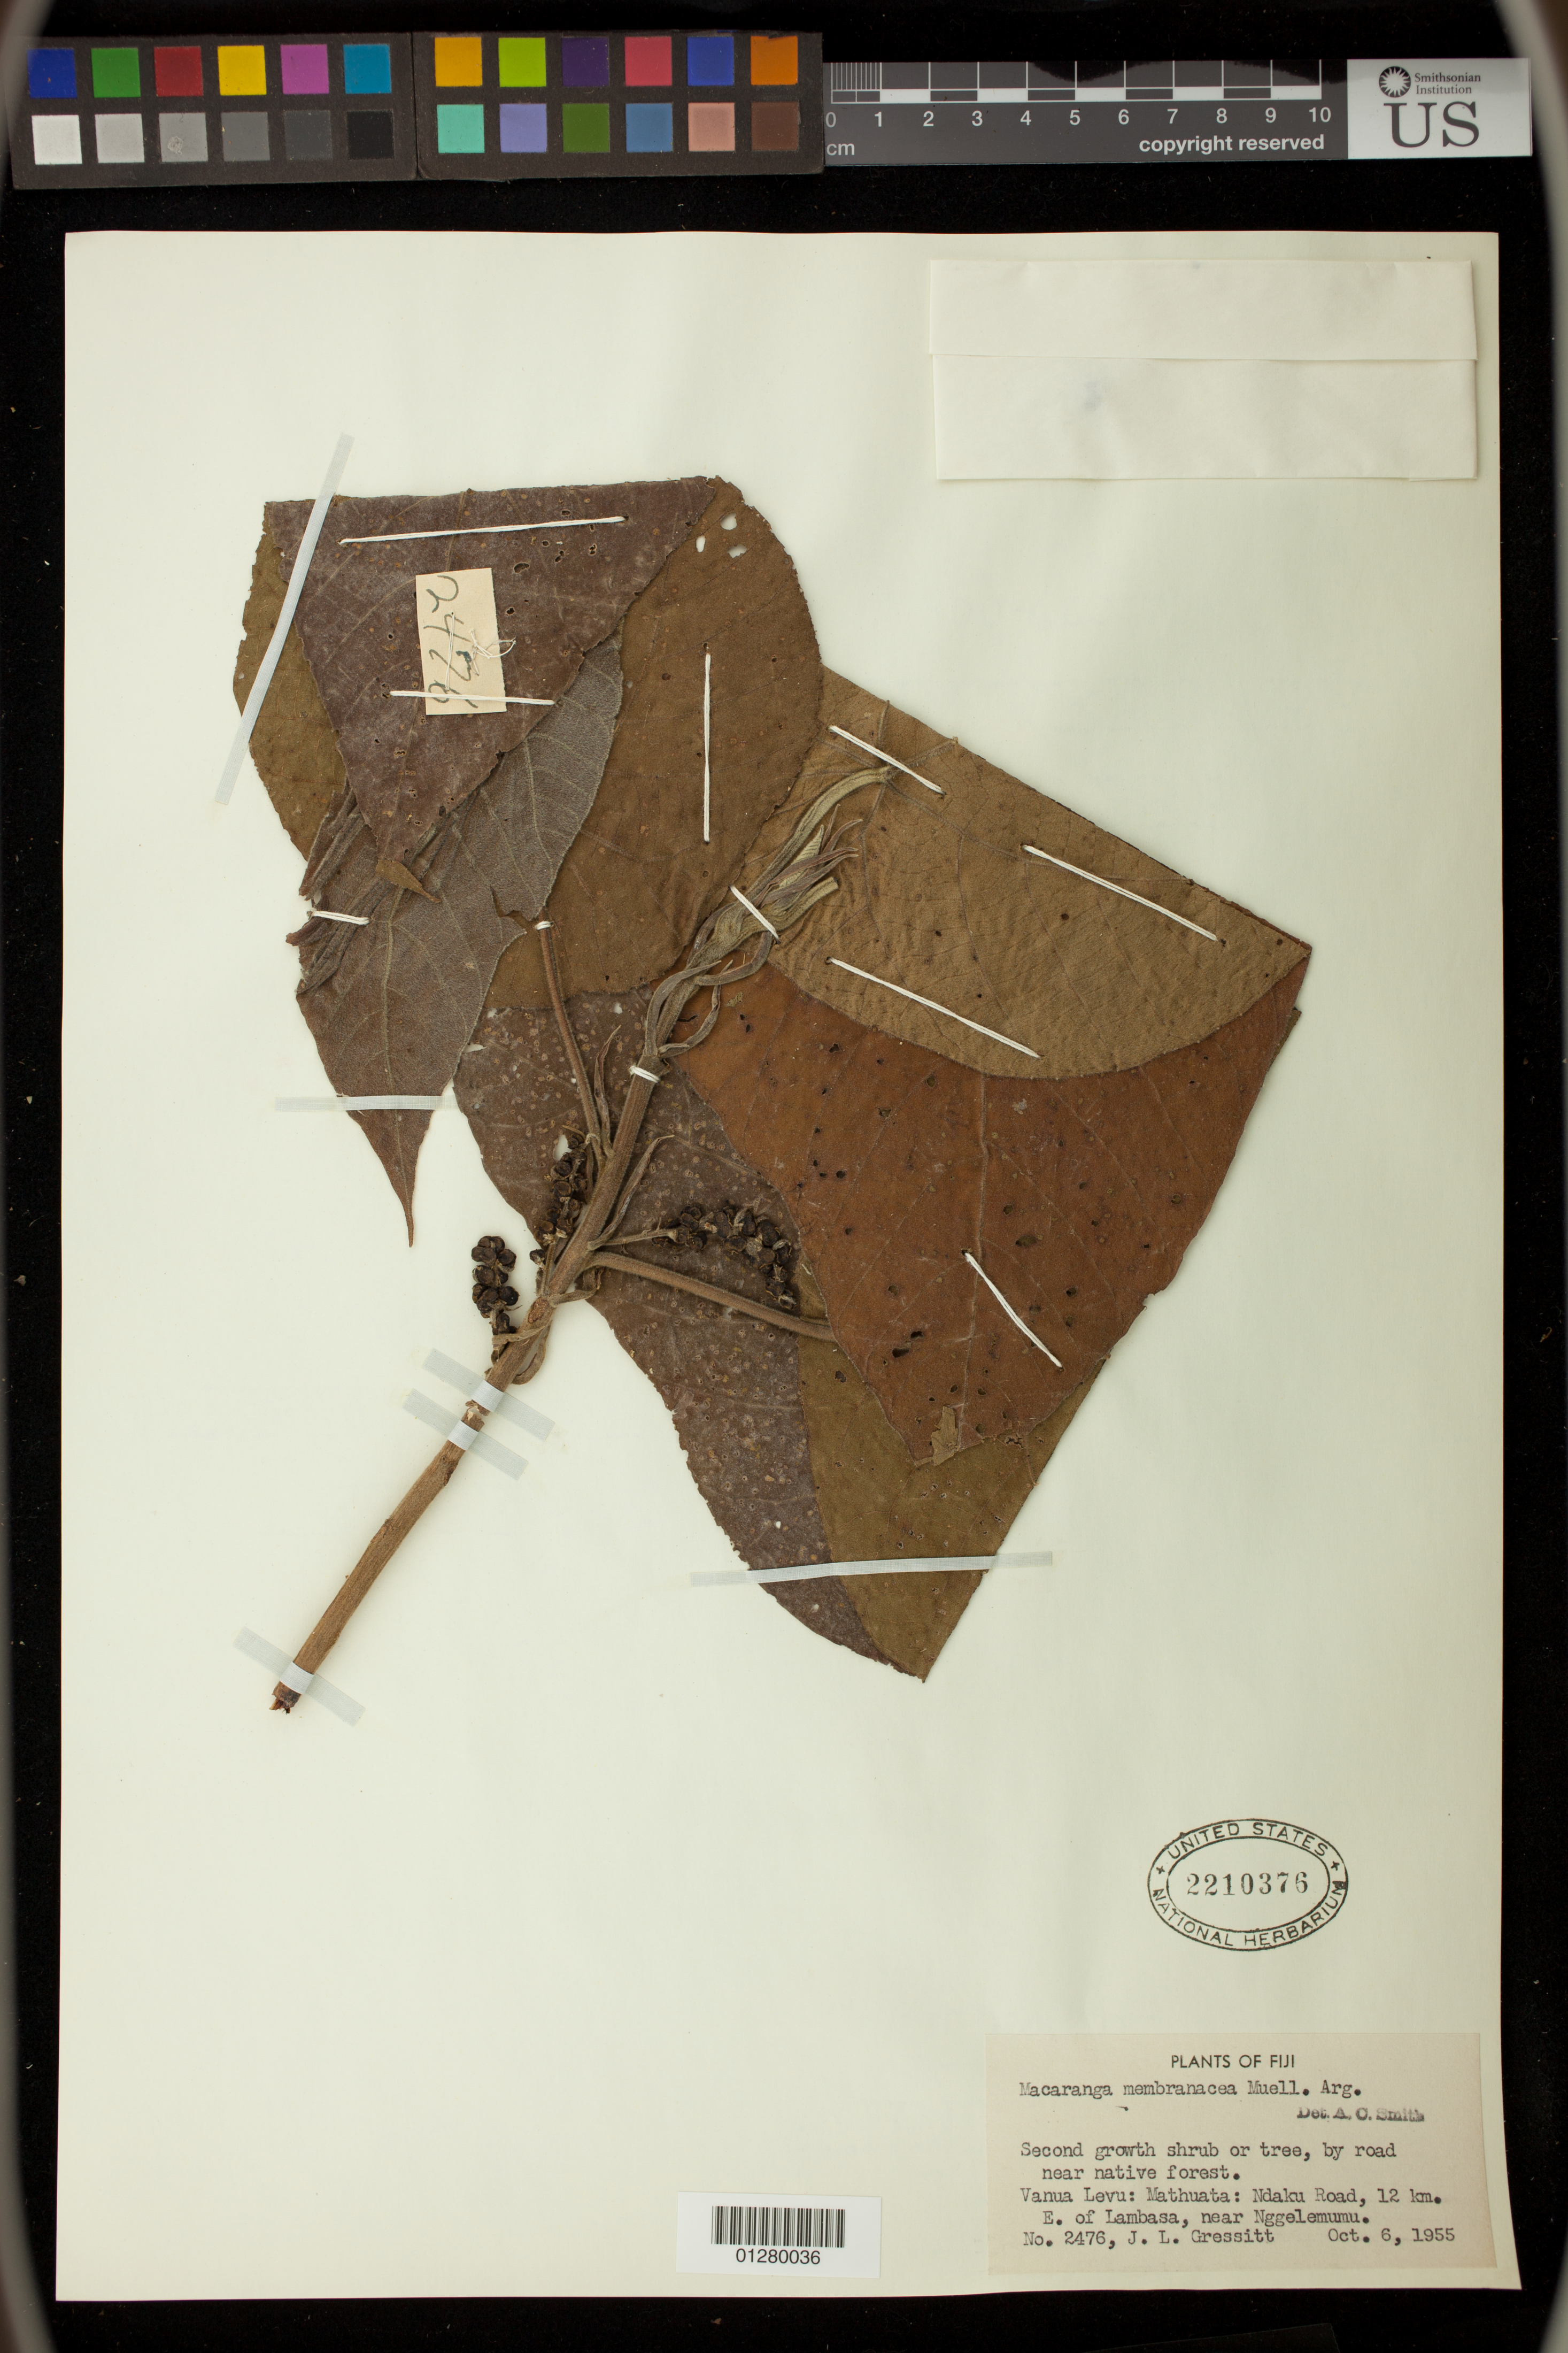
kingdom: Plantae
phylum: Tracheophyta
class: Magnoliopsida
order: Malpighiales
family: Euphorbiaceae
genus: Macaranga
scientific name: Macaranga membranacea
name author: Müll. Arg.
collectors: J. Gressitt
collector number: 2476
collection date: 1955-10-06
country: Fiji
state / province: Northern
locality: Vanua Levu: Mathuata: Ndaku Road, 12 km. E. of Lambasa, near Nggelemumu.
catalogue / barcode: US 2210376